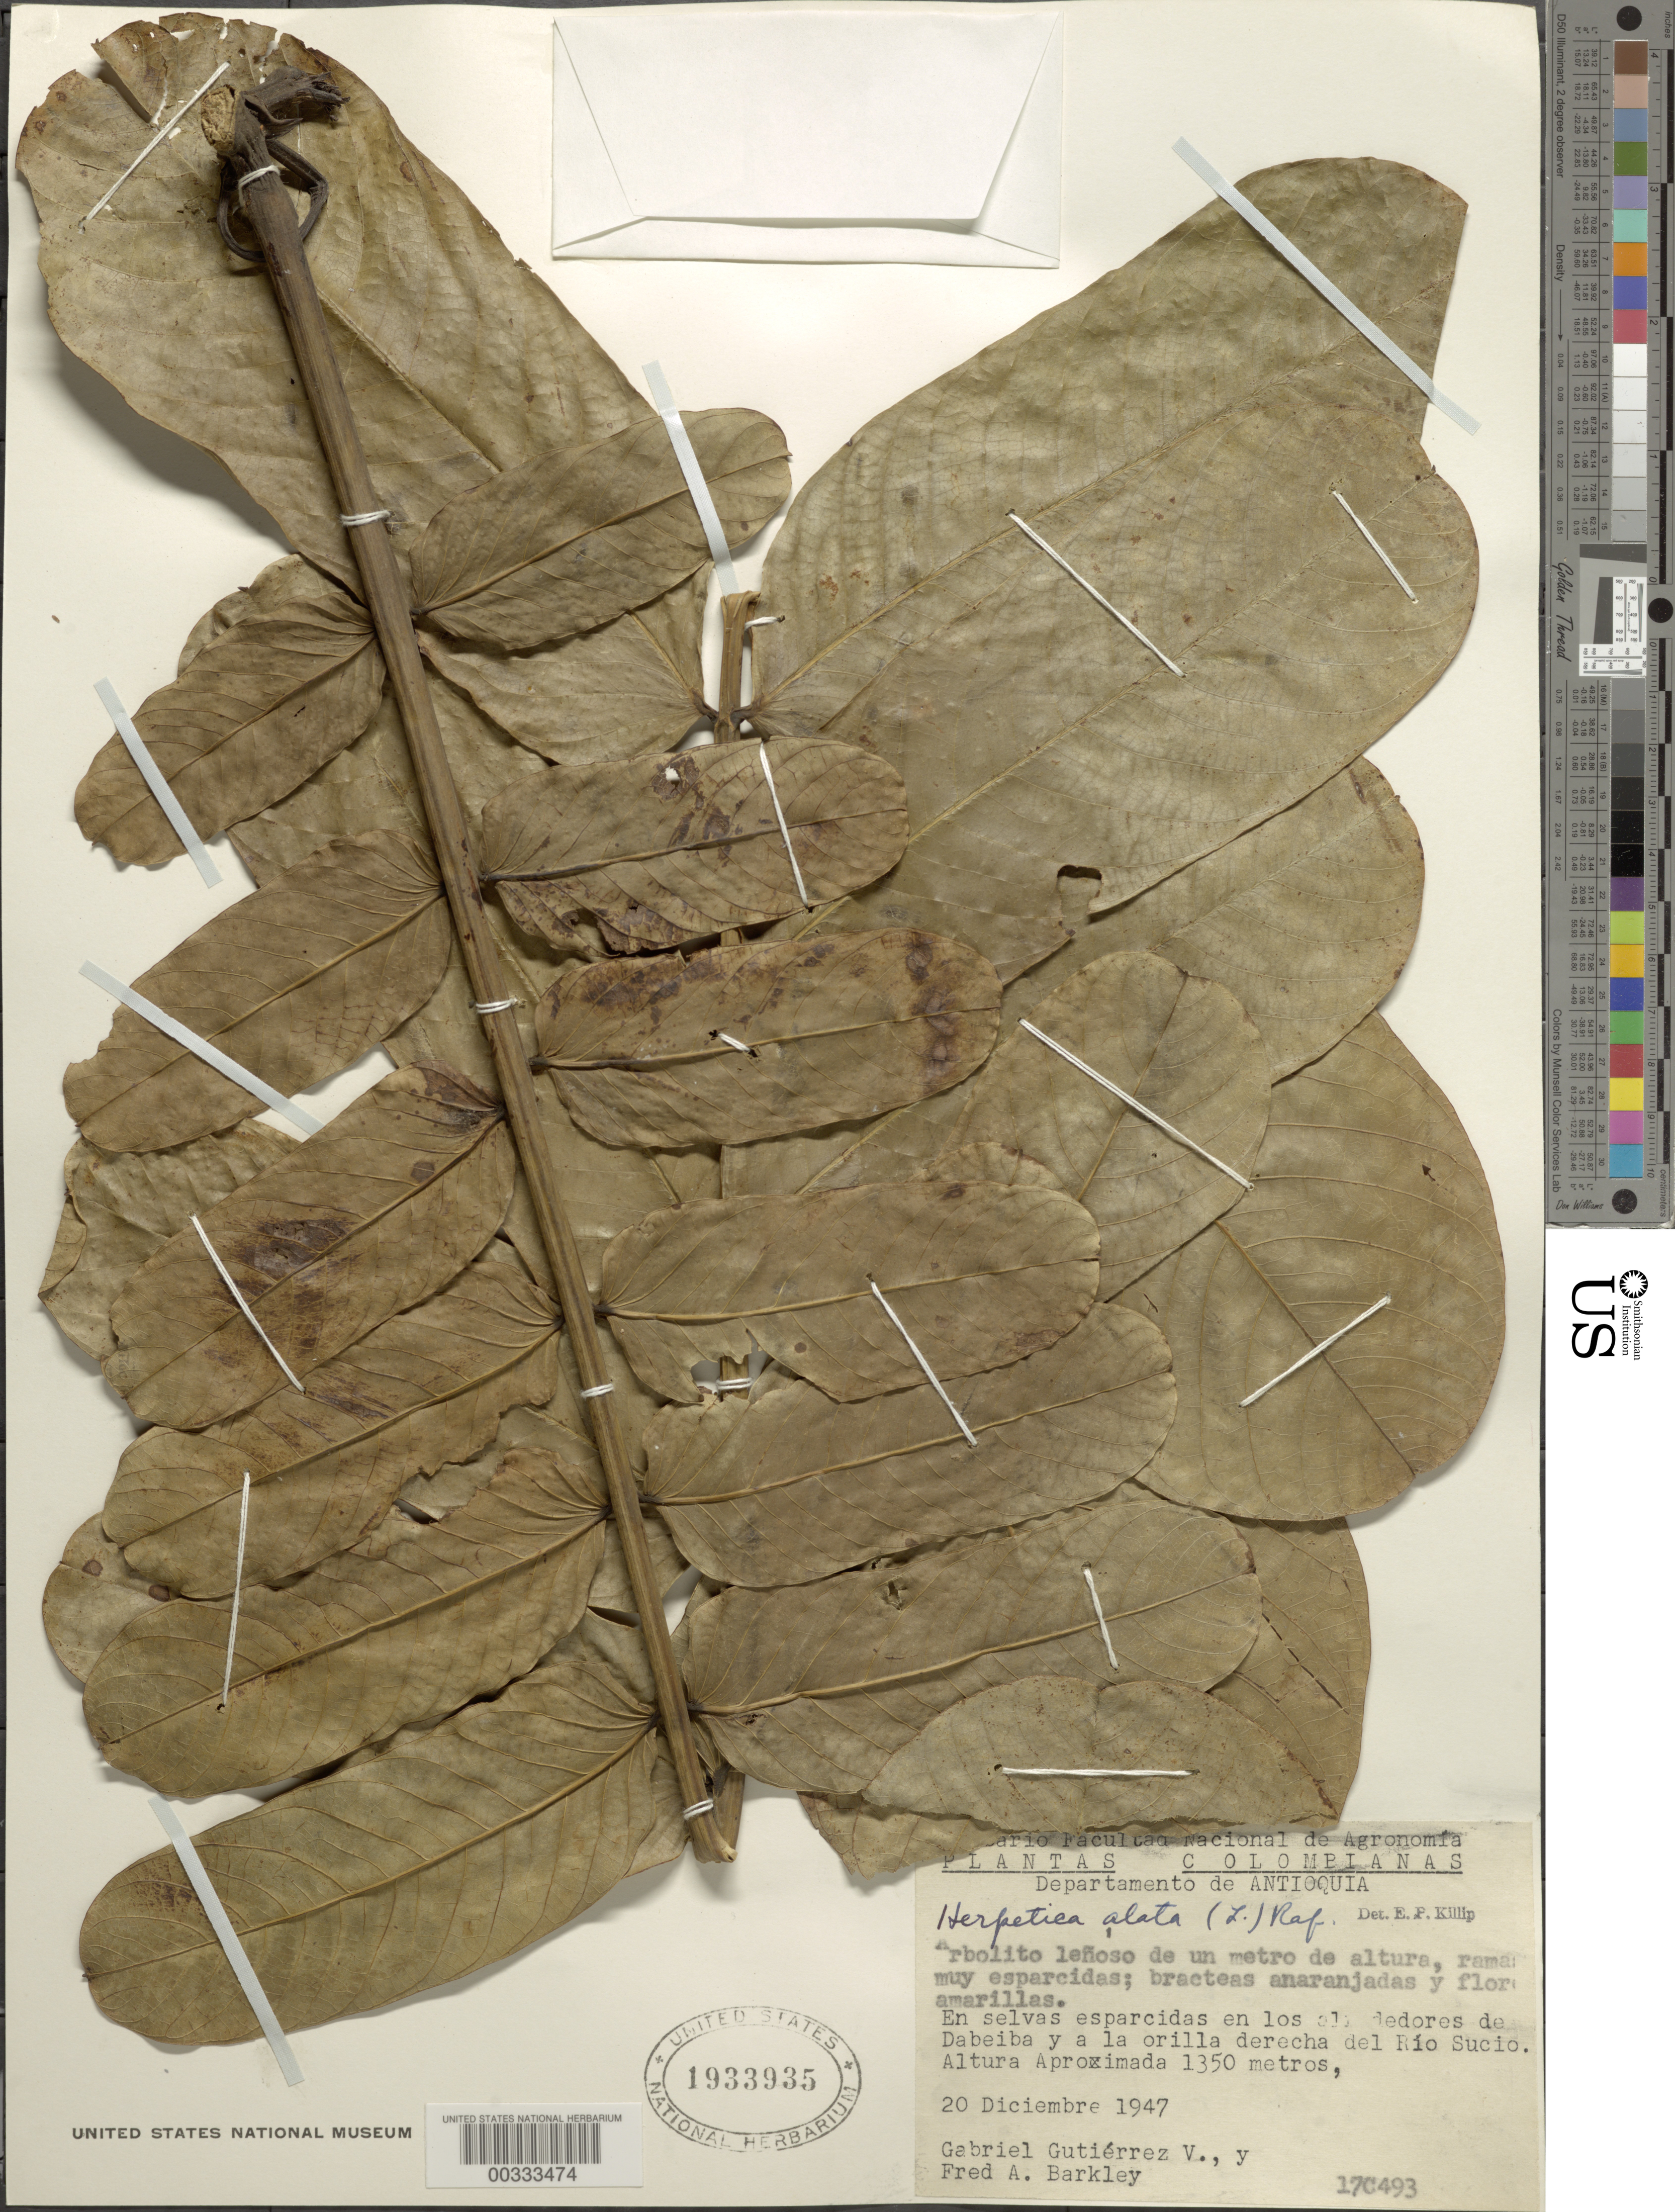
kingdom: Plantae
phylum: Tracheophyta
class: Magnoliopsida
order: Fabales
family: Fabaceae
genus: Senna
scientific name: Senna alata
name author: (L.) Roxb.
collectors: G. Gutiérrez V. & F. A. Barkley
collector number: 17c493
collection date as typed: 20 Dec 1947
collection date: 1947-12-20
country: Colombia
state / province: Antioquia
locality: Dabeiba and the right bank of the Rio Sucio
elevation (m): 1350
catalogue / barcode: US 1933935